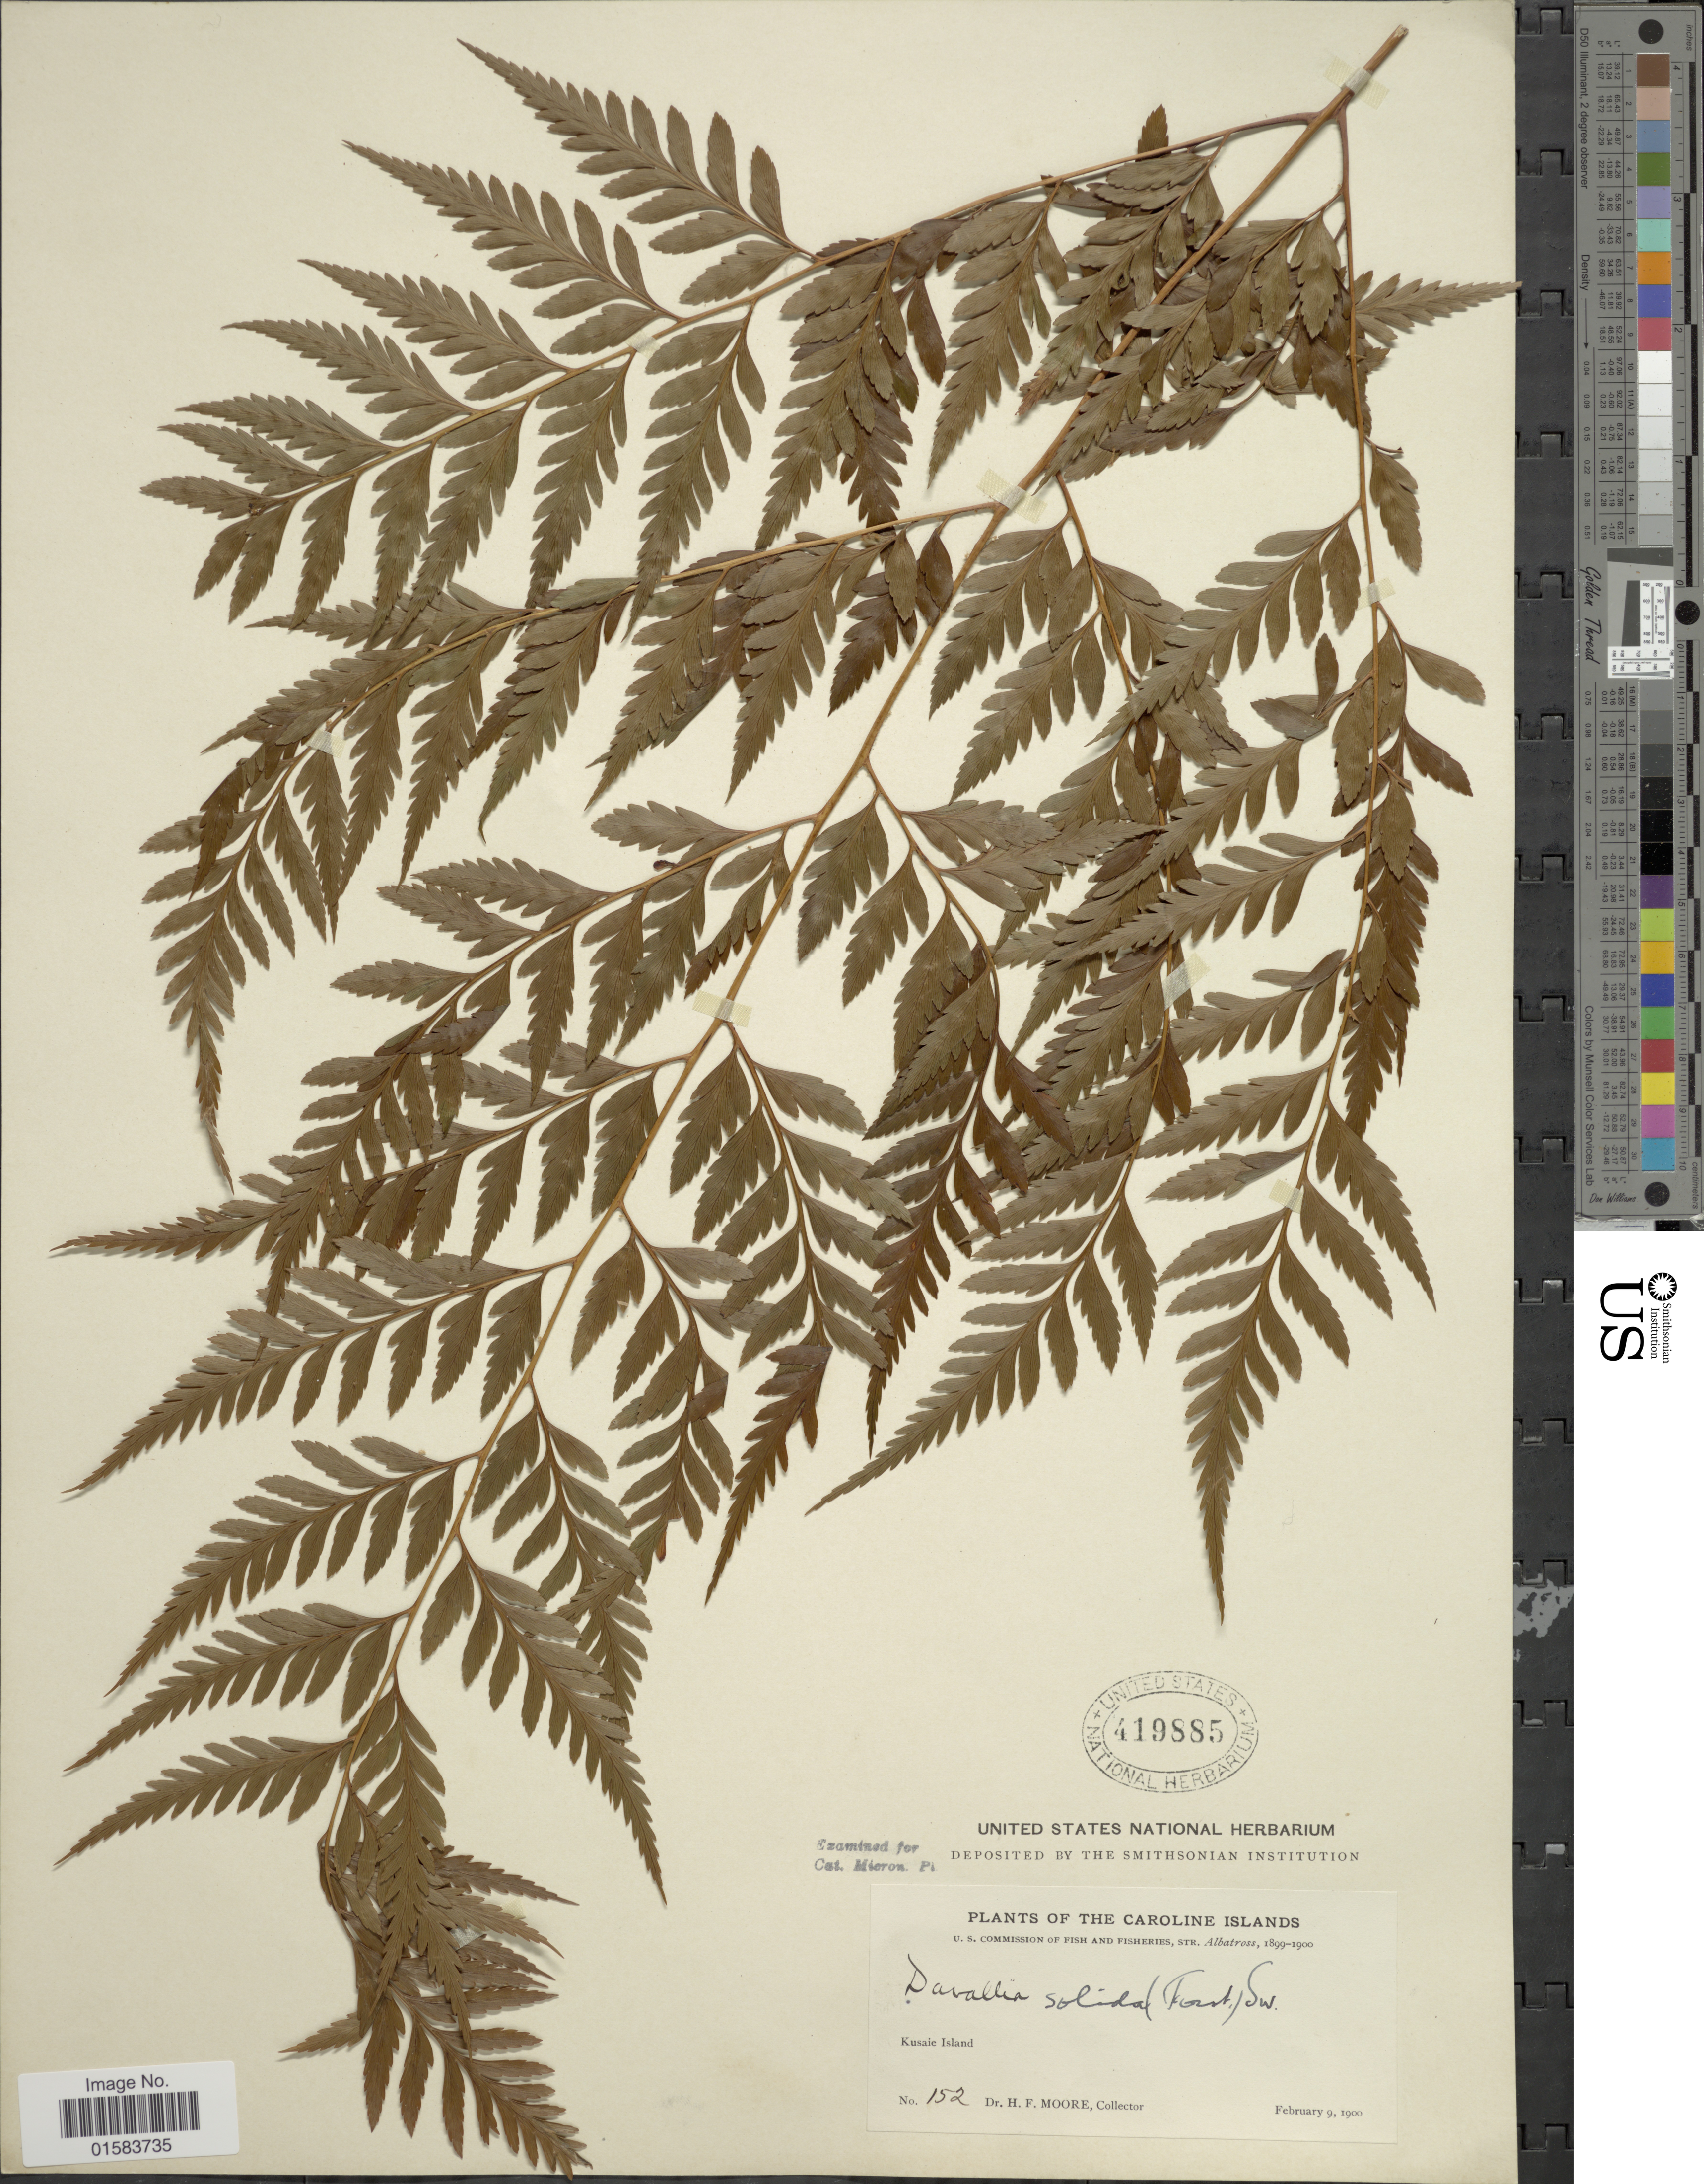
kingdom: Plantae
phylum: Tracheophyta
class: Polypodiopsida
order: Polypodiales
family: Davalliaceae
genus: Davallia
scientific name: Davallia solida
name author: (G. Forst.) Sw.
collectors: H. F. Moore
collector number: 152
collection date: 1900-02-09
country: Micronesia, Federated States of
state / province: Kosrae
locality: The Caroline Islands, Kusaie Island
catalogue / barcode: US 419885